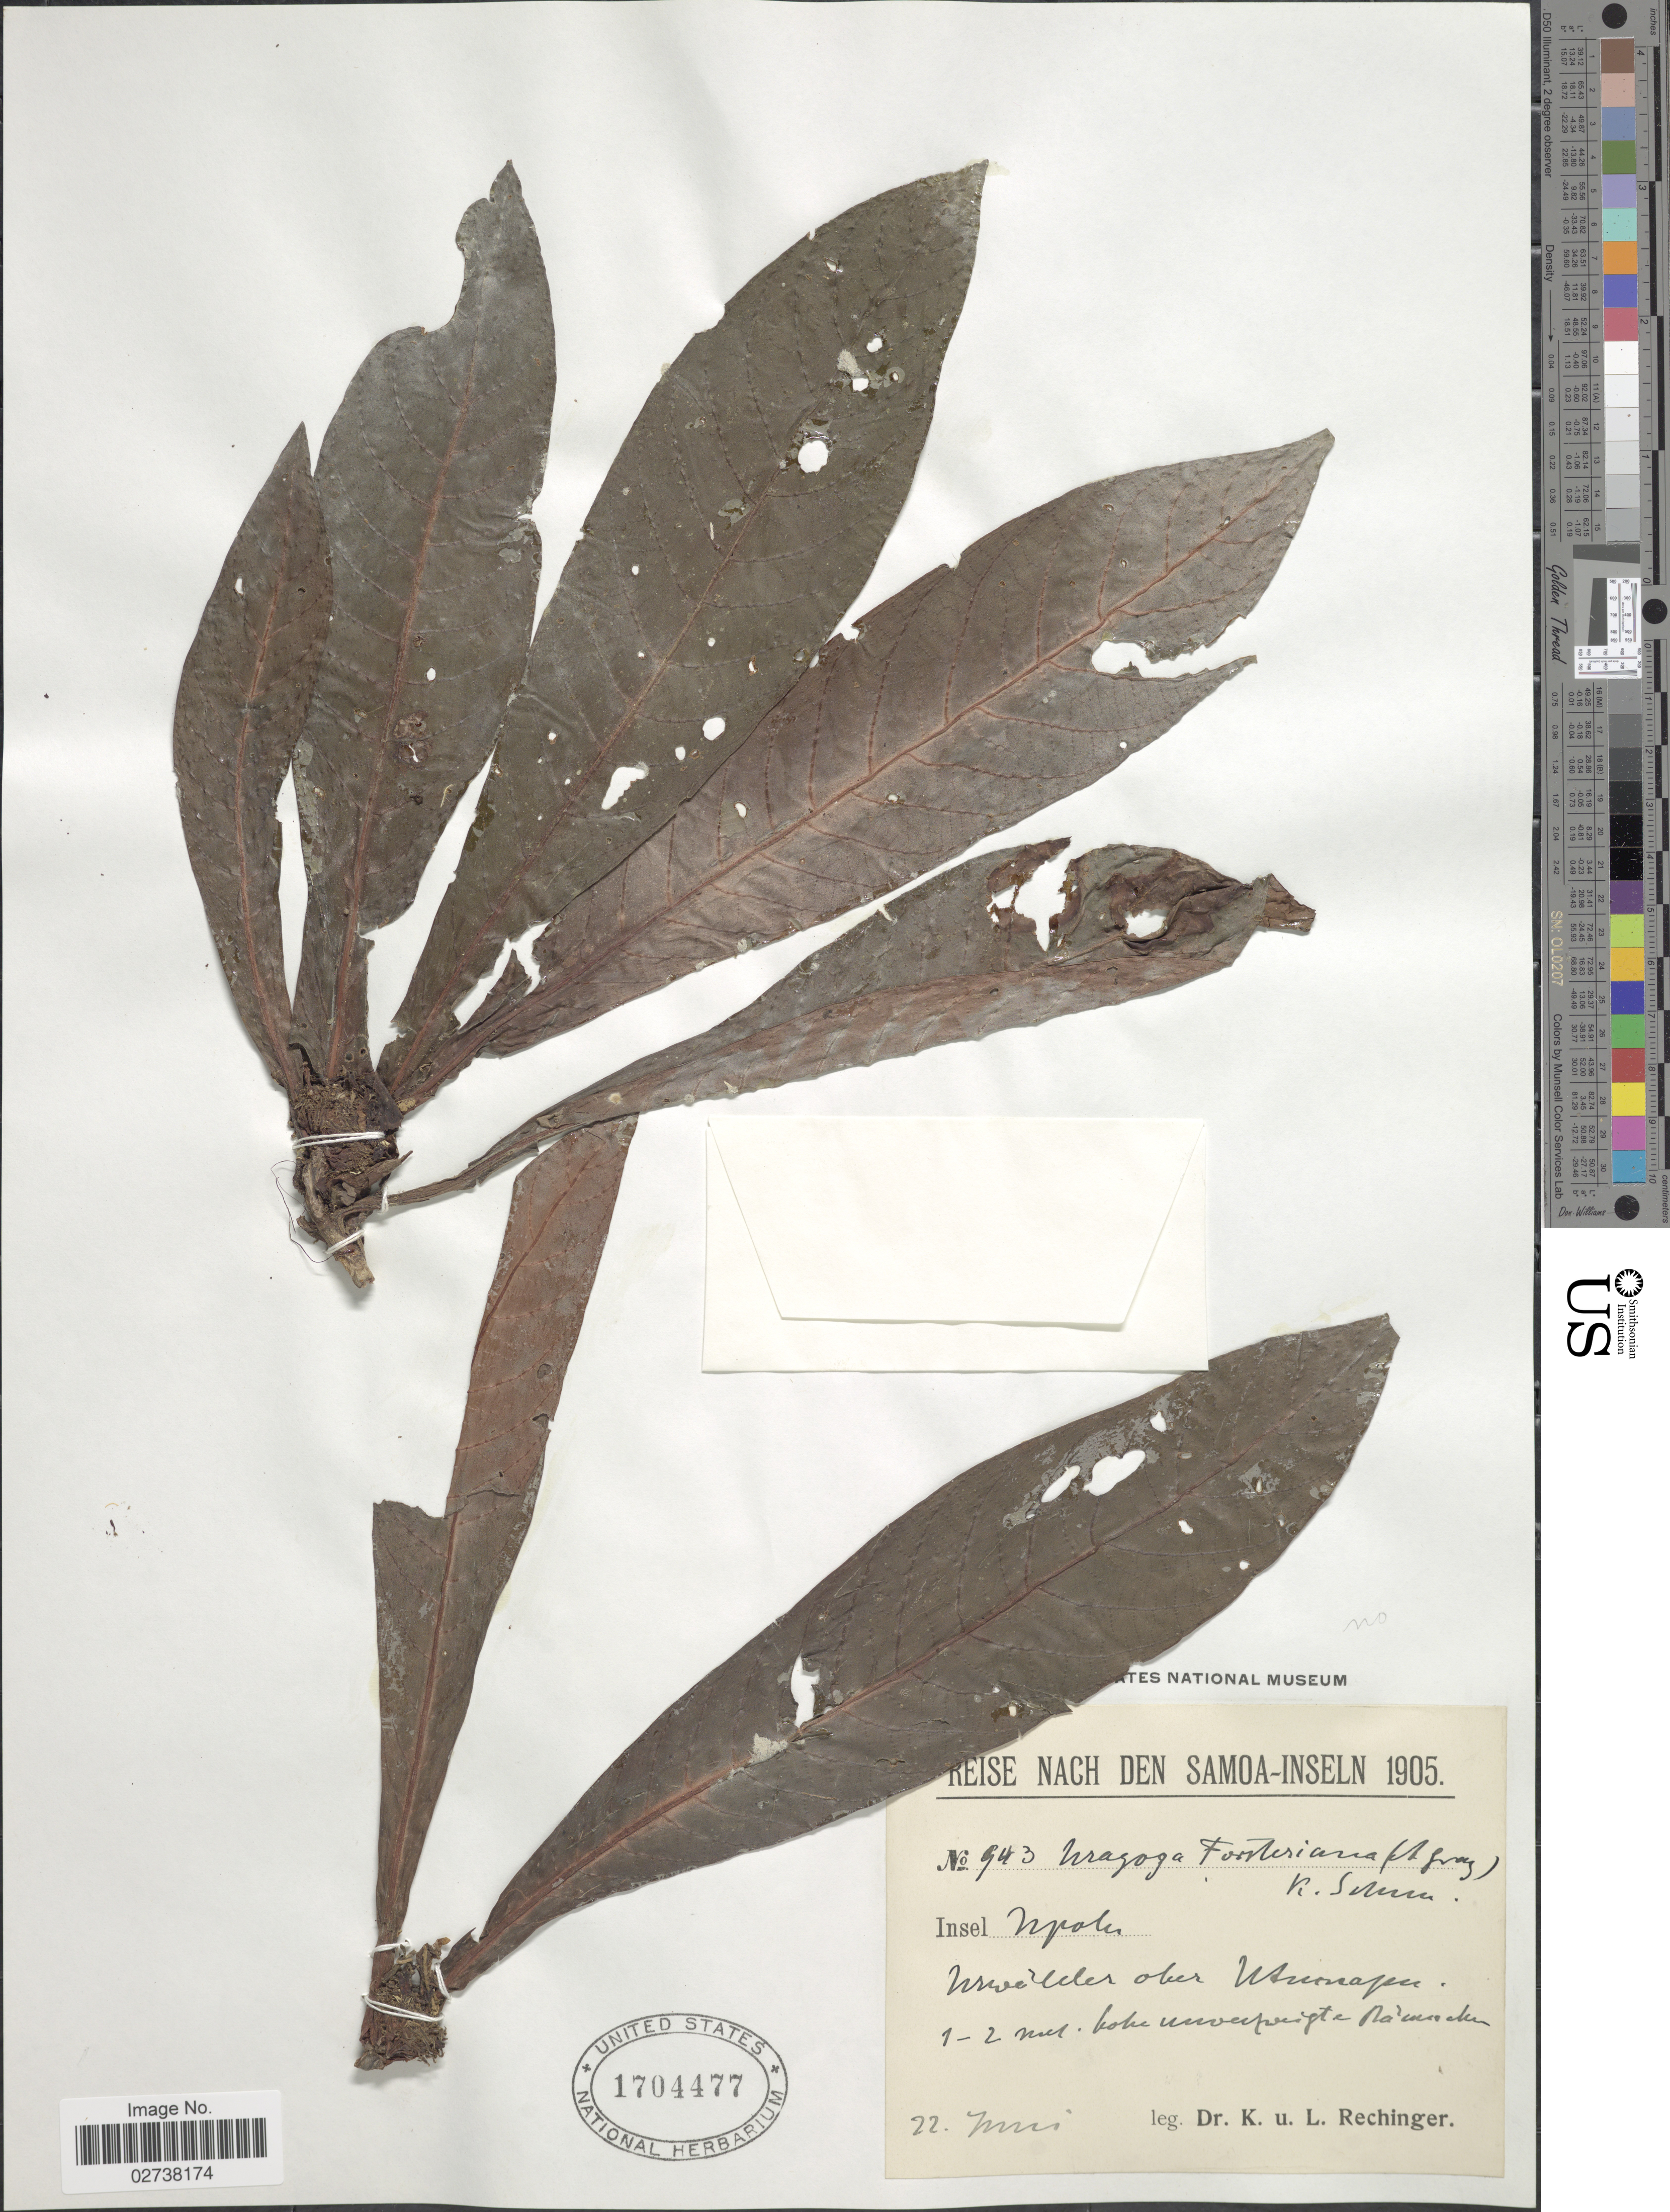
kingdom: Plantae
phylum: Tracheophyta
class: Magnoliopsida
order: Gentianales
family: Rubiaceae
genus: Calycosia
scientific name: Calycosia sessilis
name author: A. Gray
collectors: K. Rechinger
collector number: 943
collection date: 1905-05-22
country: Samoa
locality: Reis nach Den Samoa-Inseln, Insel Upolu, Nrewiller ober Utarnapen [unsure placement] [interpreted]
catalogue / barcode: US 1704477